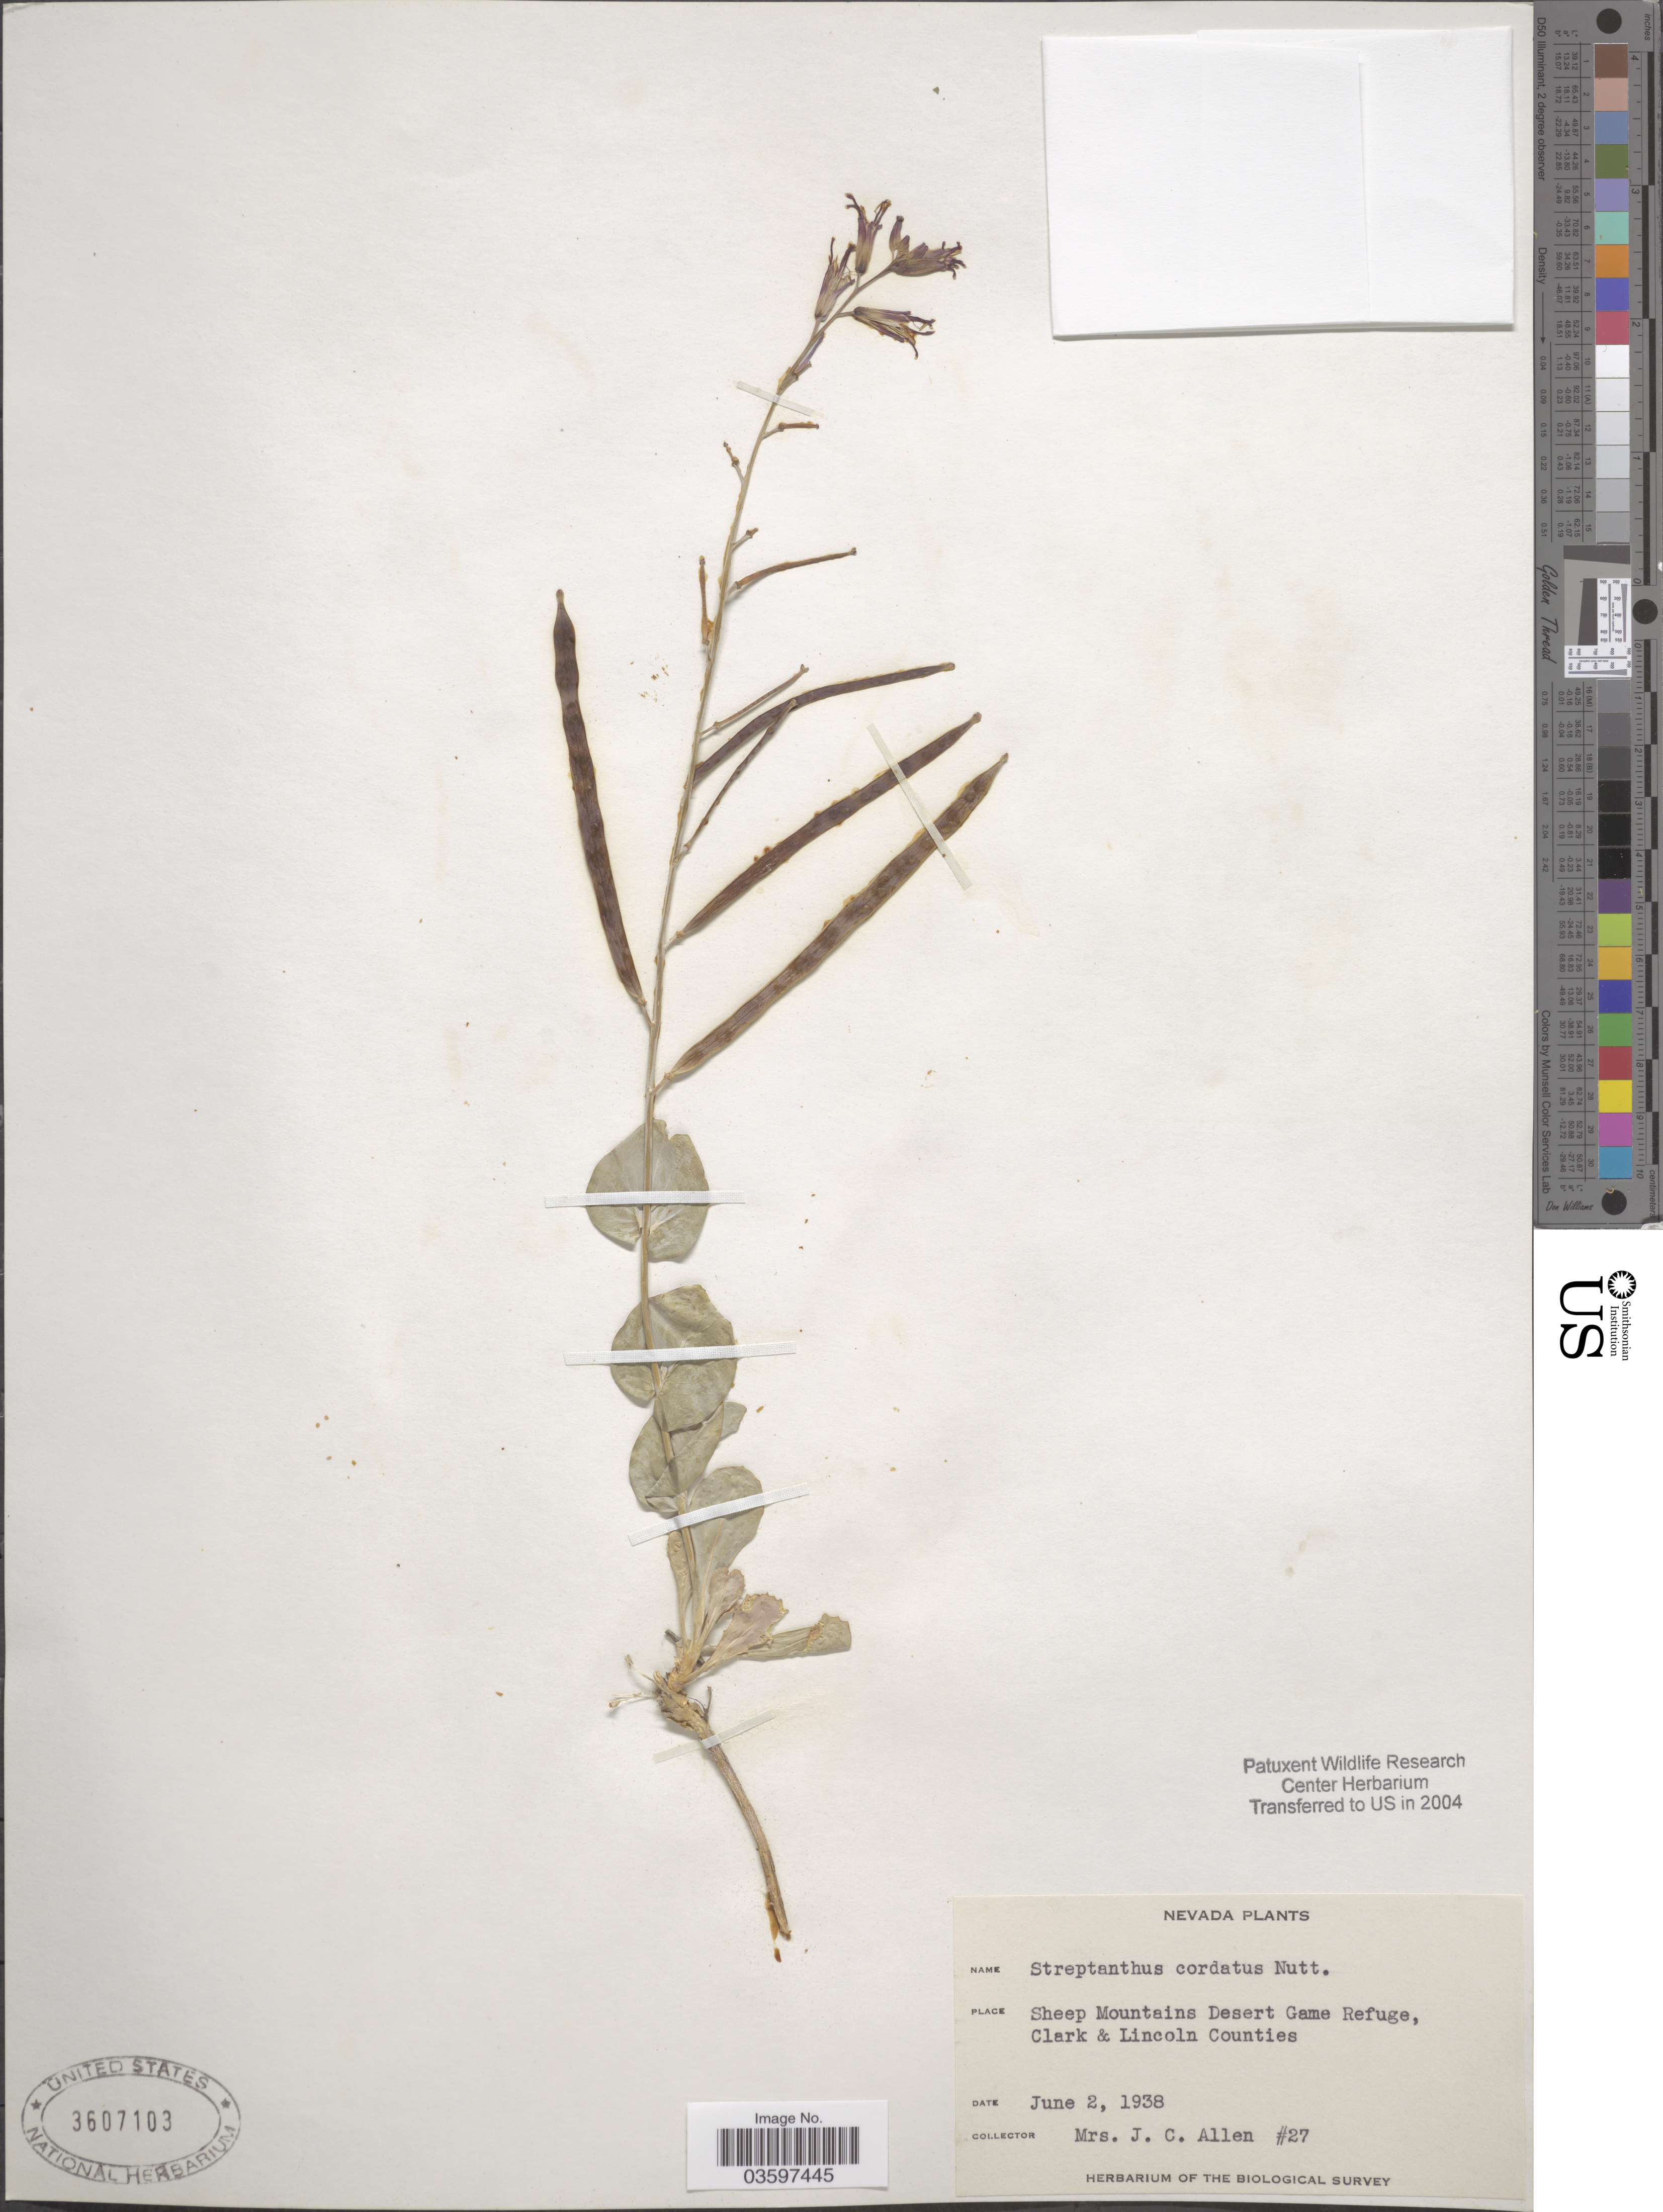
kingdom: Plantae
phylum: Tracheophyta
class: Magnoliopsida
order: Brassicales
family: Brassicaceae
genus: Streptanthus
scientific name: Streptanthus cordatus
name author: Nutt. ex Torr. & A. Gray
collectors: Mrs. J. C. Allen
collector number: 27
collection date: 1938-06-02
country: United States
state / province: Nevada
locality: Sheep Mountains Desert Game Refuge, Clark & Lincoln Counties.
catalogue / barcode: US 3607103